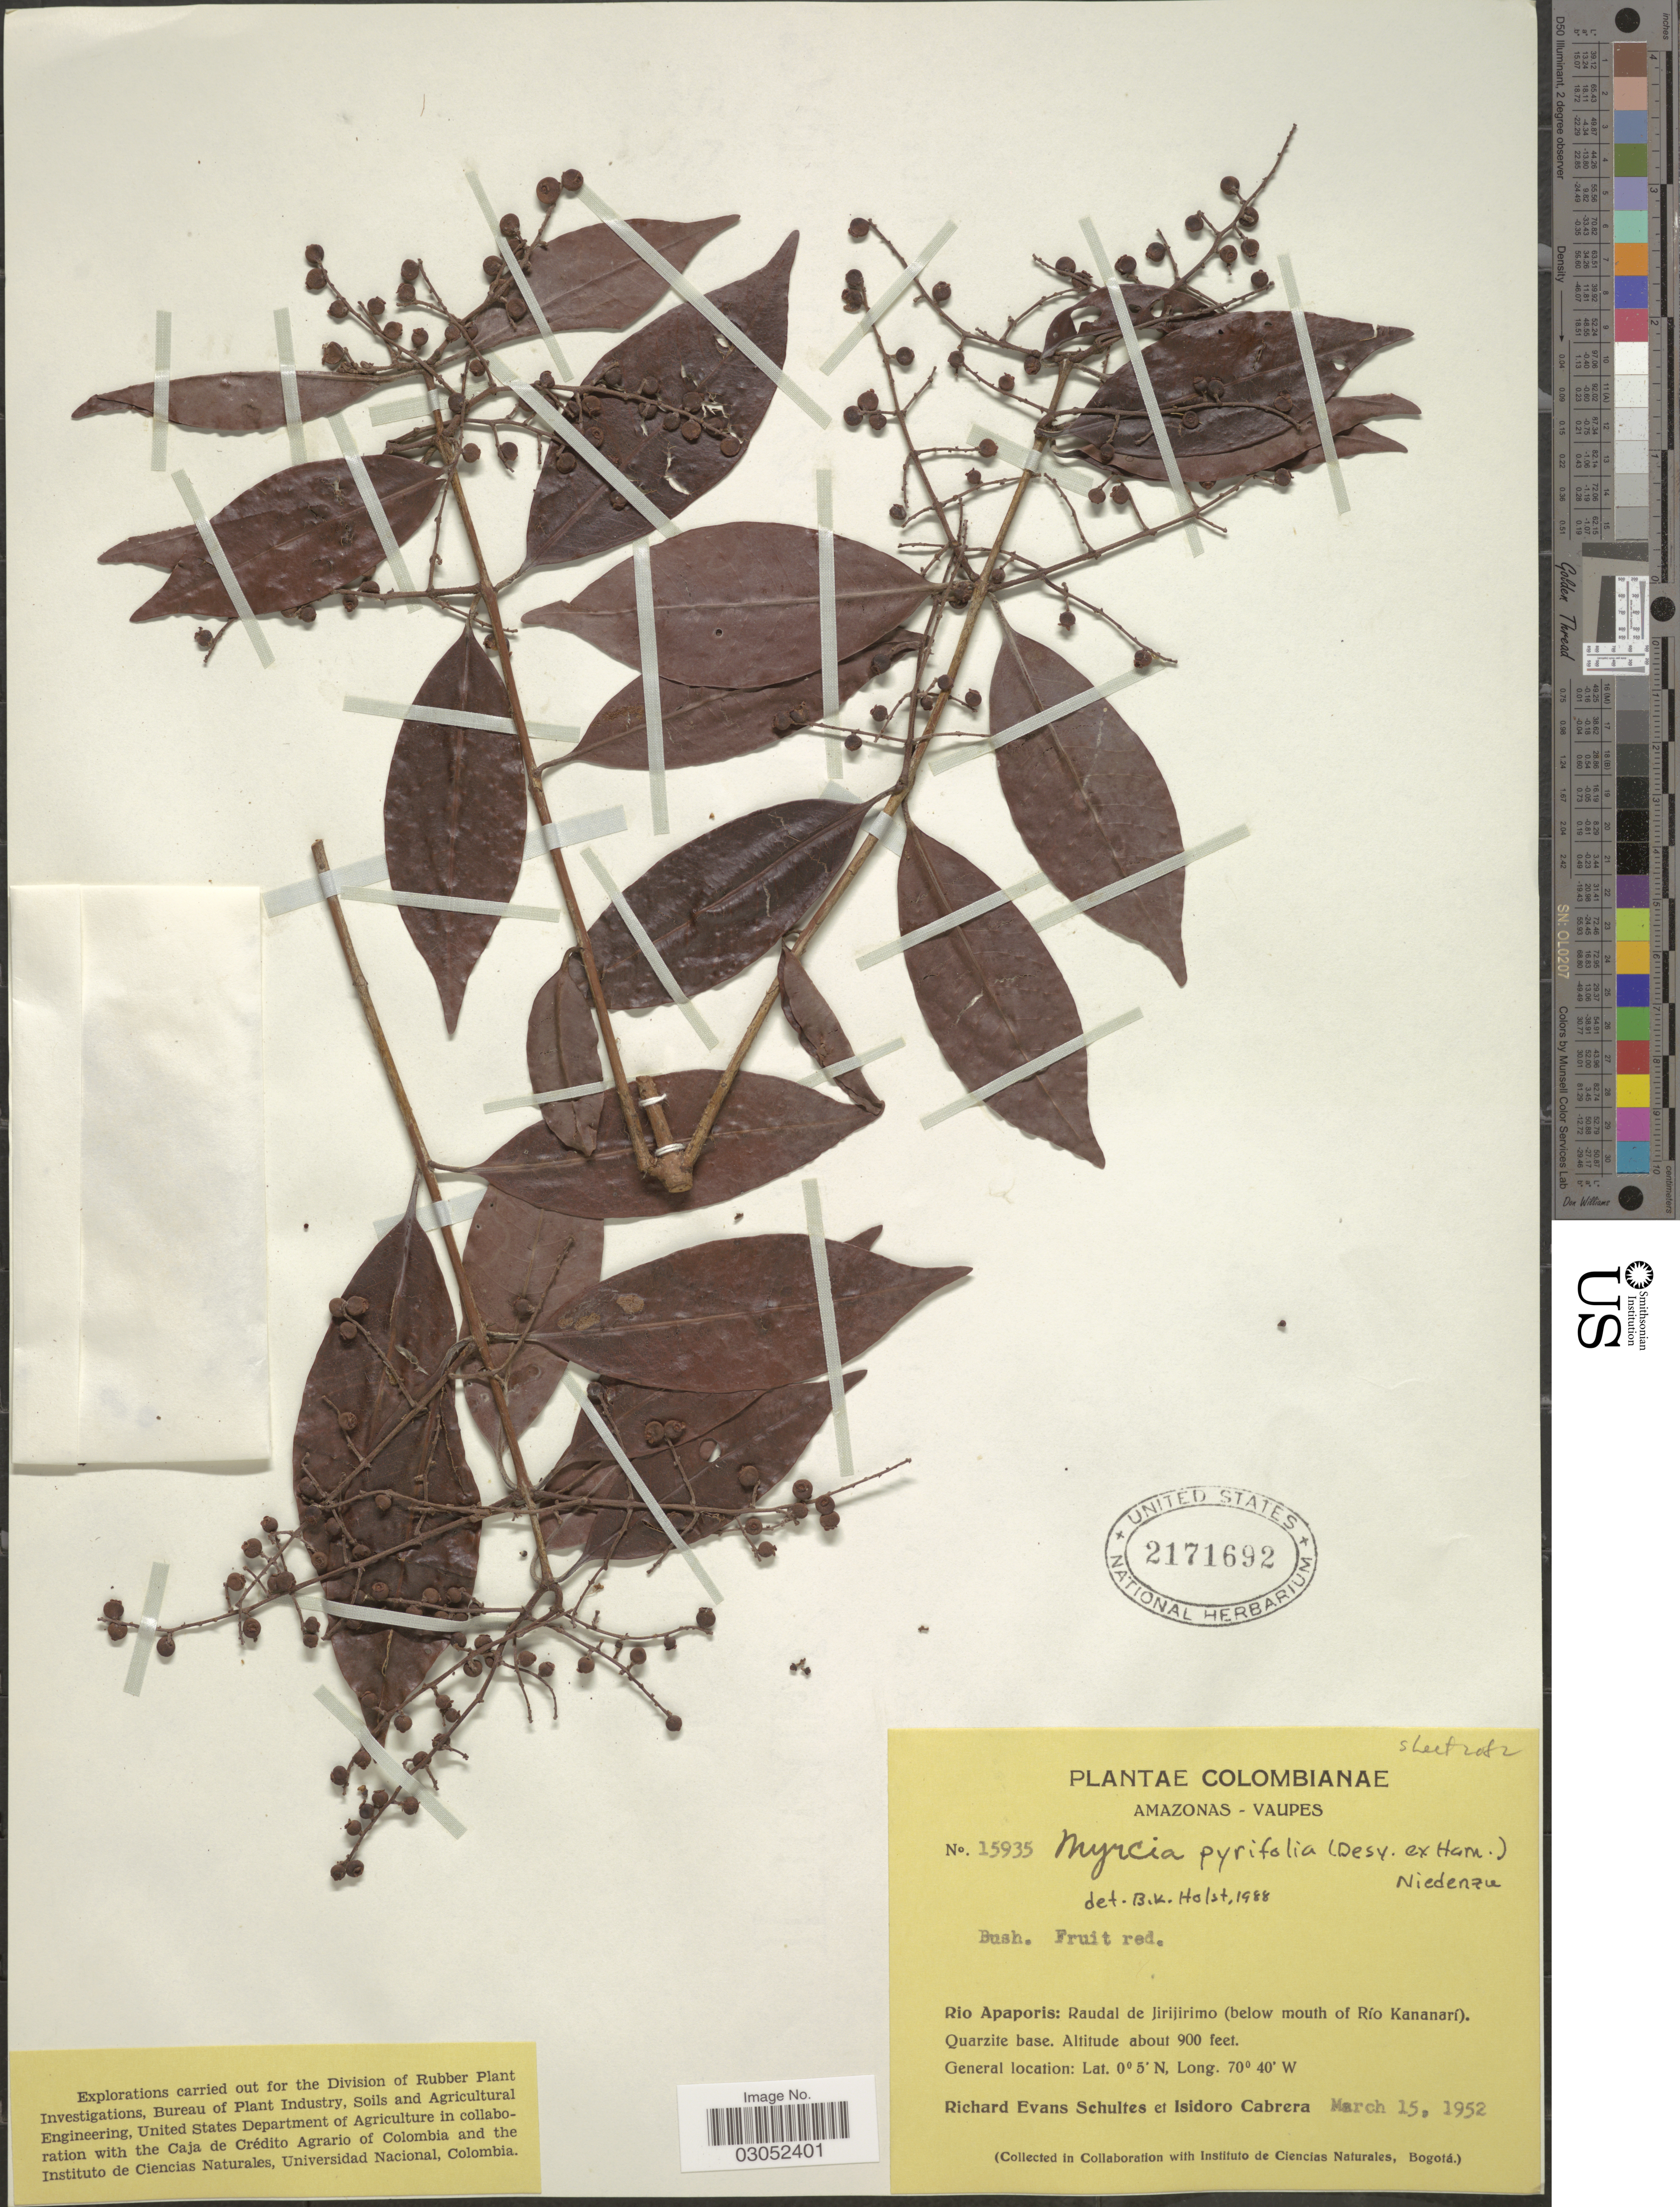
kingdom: Plantae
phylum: Tracheophyta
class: Magnoliopsida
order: Myrtales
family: Myrtaceae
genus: Myrcia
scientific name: Myrcia pyrifolia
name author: Nied.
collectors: R. E. Schultes & I. Cabrera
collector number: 15935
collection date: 1952-03-15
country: Colombia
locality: Amazonas-Vaupes. Rio Apaporis: Raudal de Jirijirimo (below mouth of Río Kananarí). Quarzite base.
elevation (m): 274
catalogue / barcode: US 2171692